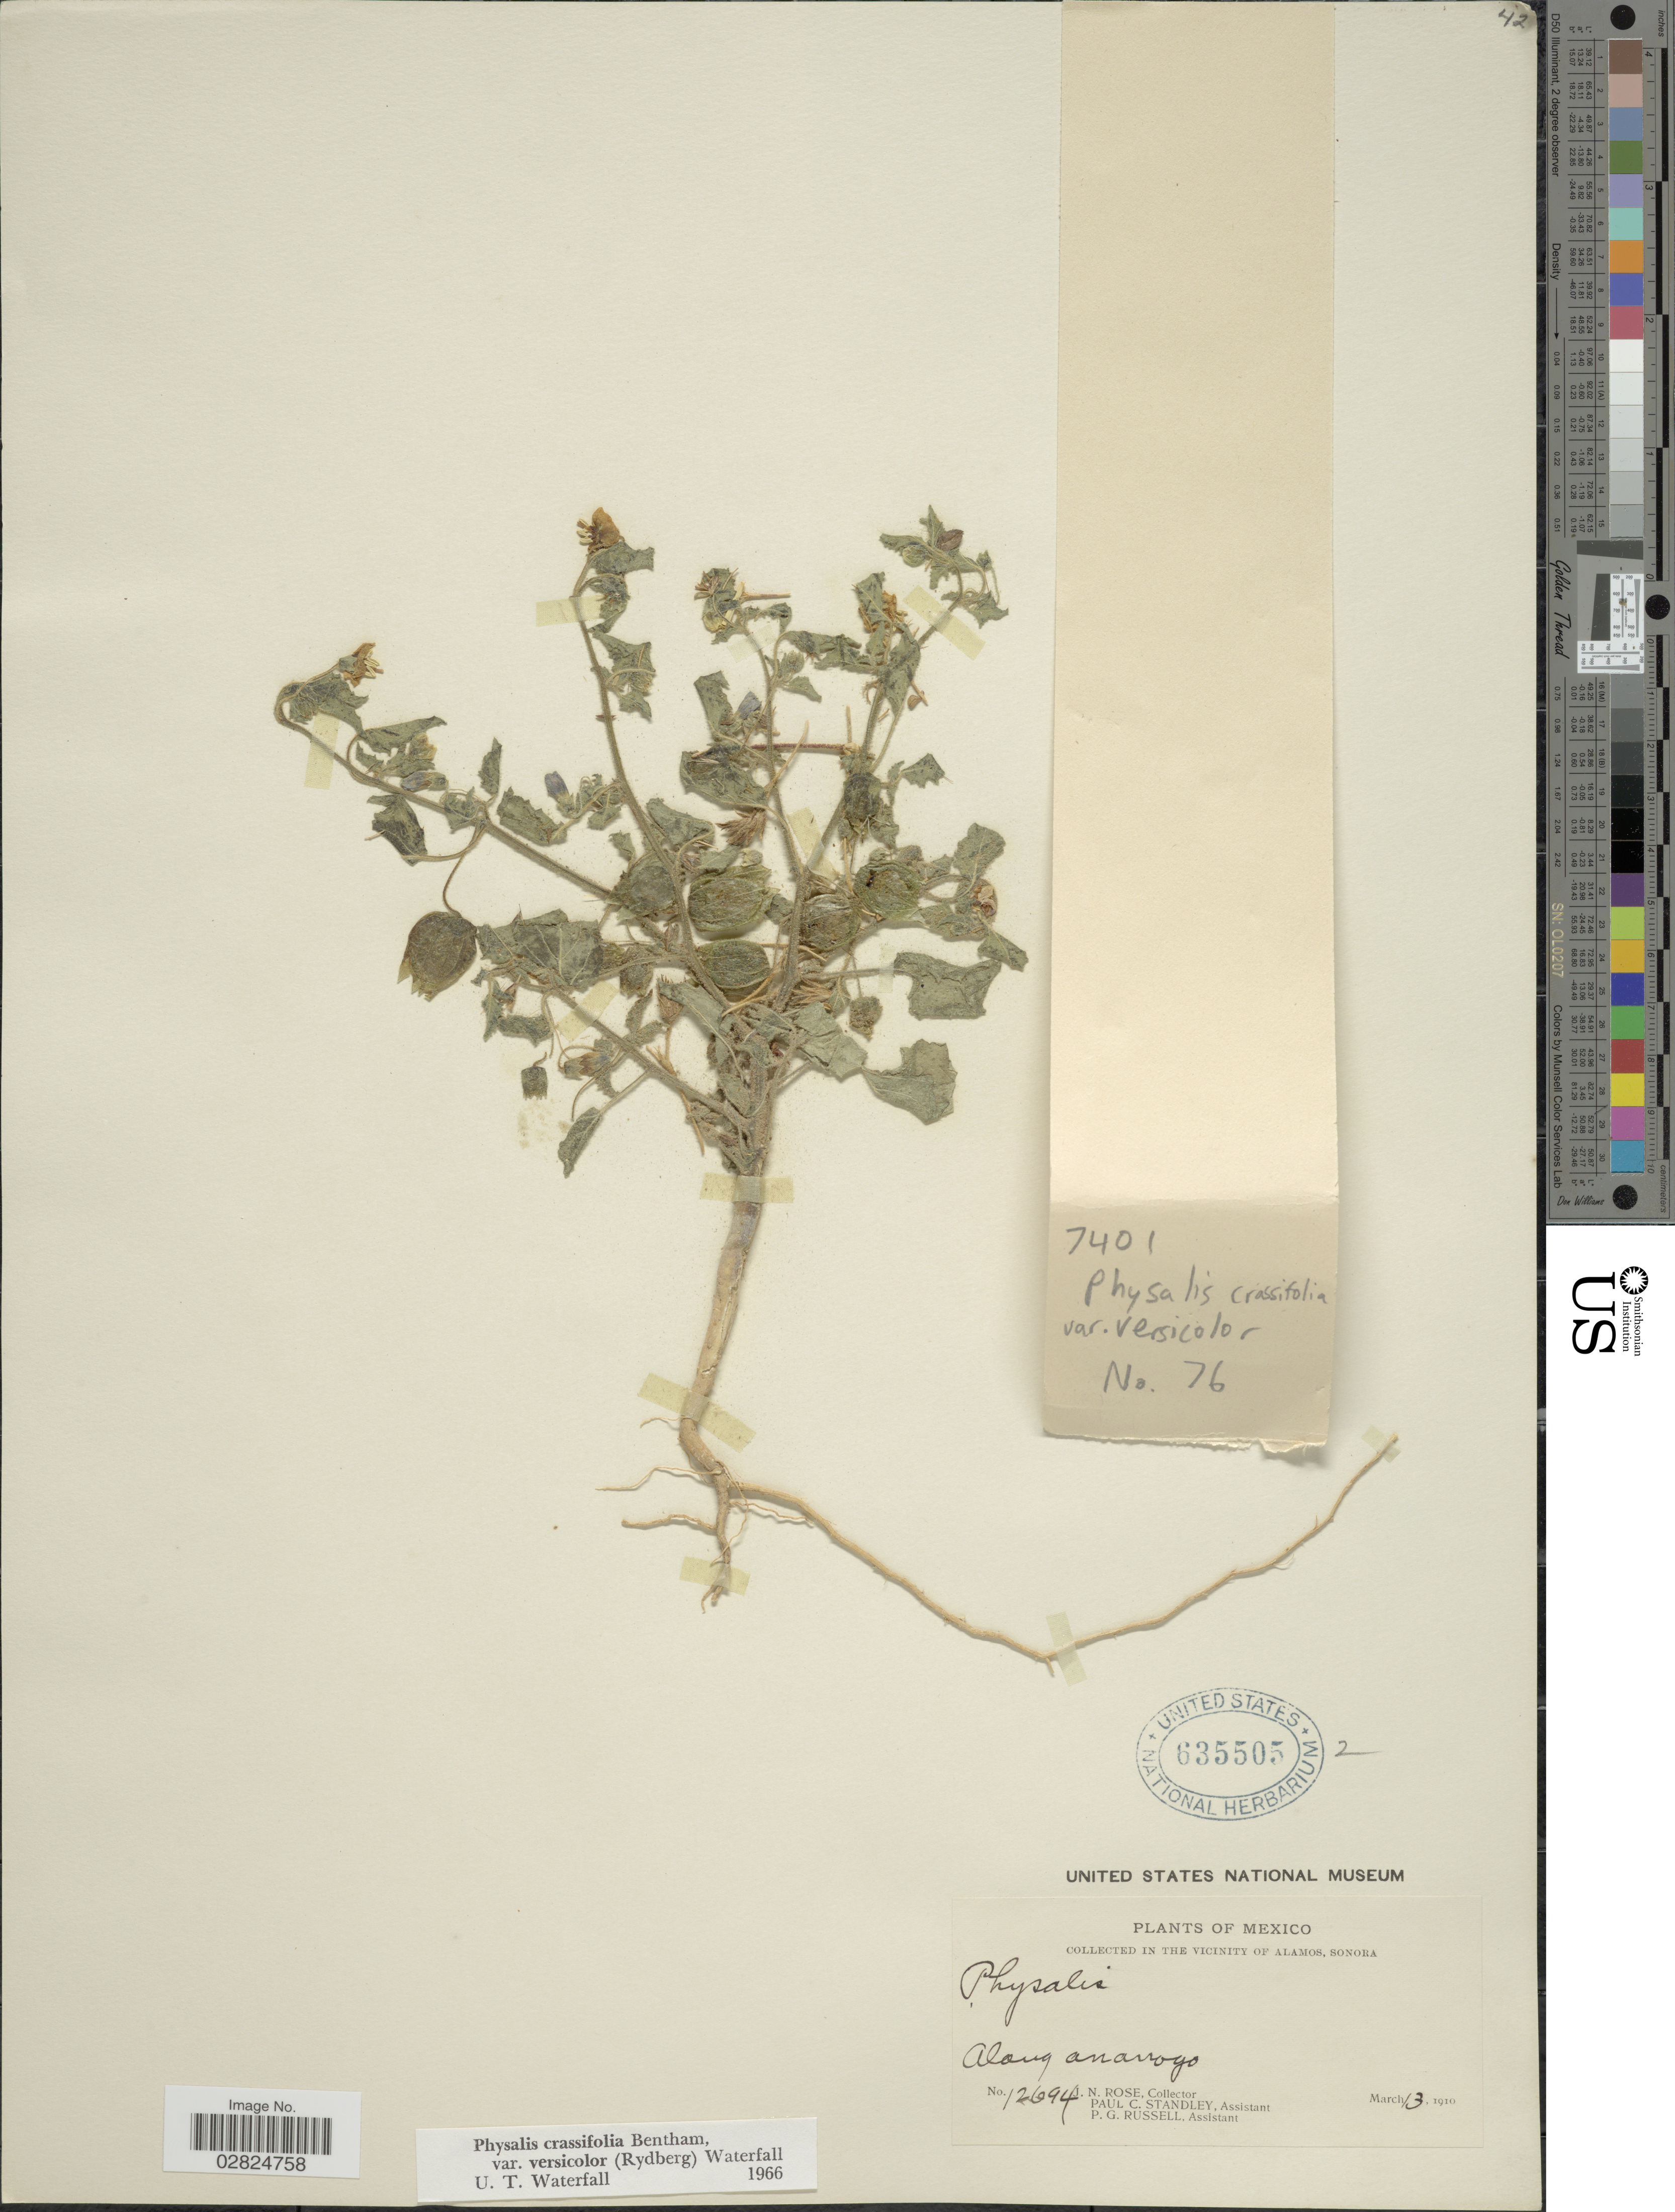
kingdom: Plantae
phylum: Tracheophyta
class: Magnoliopsida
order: Solanales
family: Solanaceae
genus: Physalis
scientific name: Physalis crassifolia var. versicolor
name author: Benth.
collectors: J. N. Rose, P. C. Standley & P. G. Russell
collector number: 12694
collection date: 1910-03-13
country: Mexico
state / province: Sonora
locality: Vicinity of Alamos. Along an arroyo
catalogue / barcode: US 635505